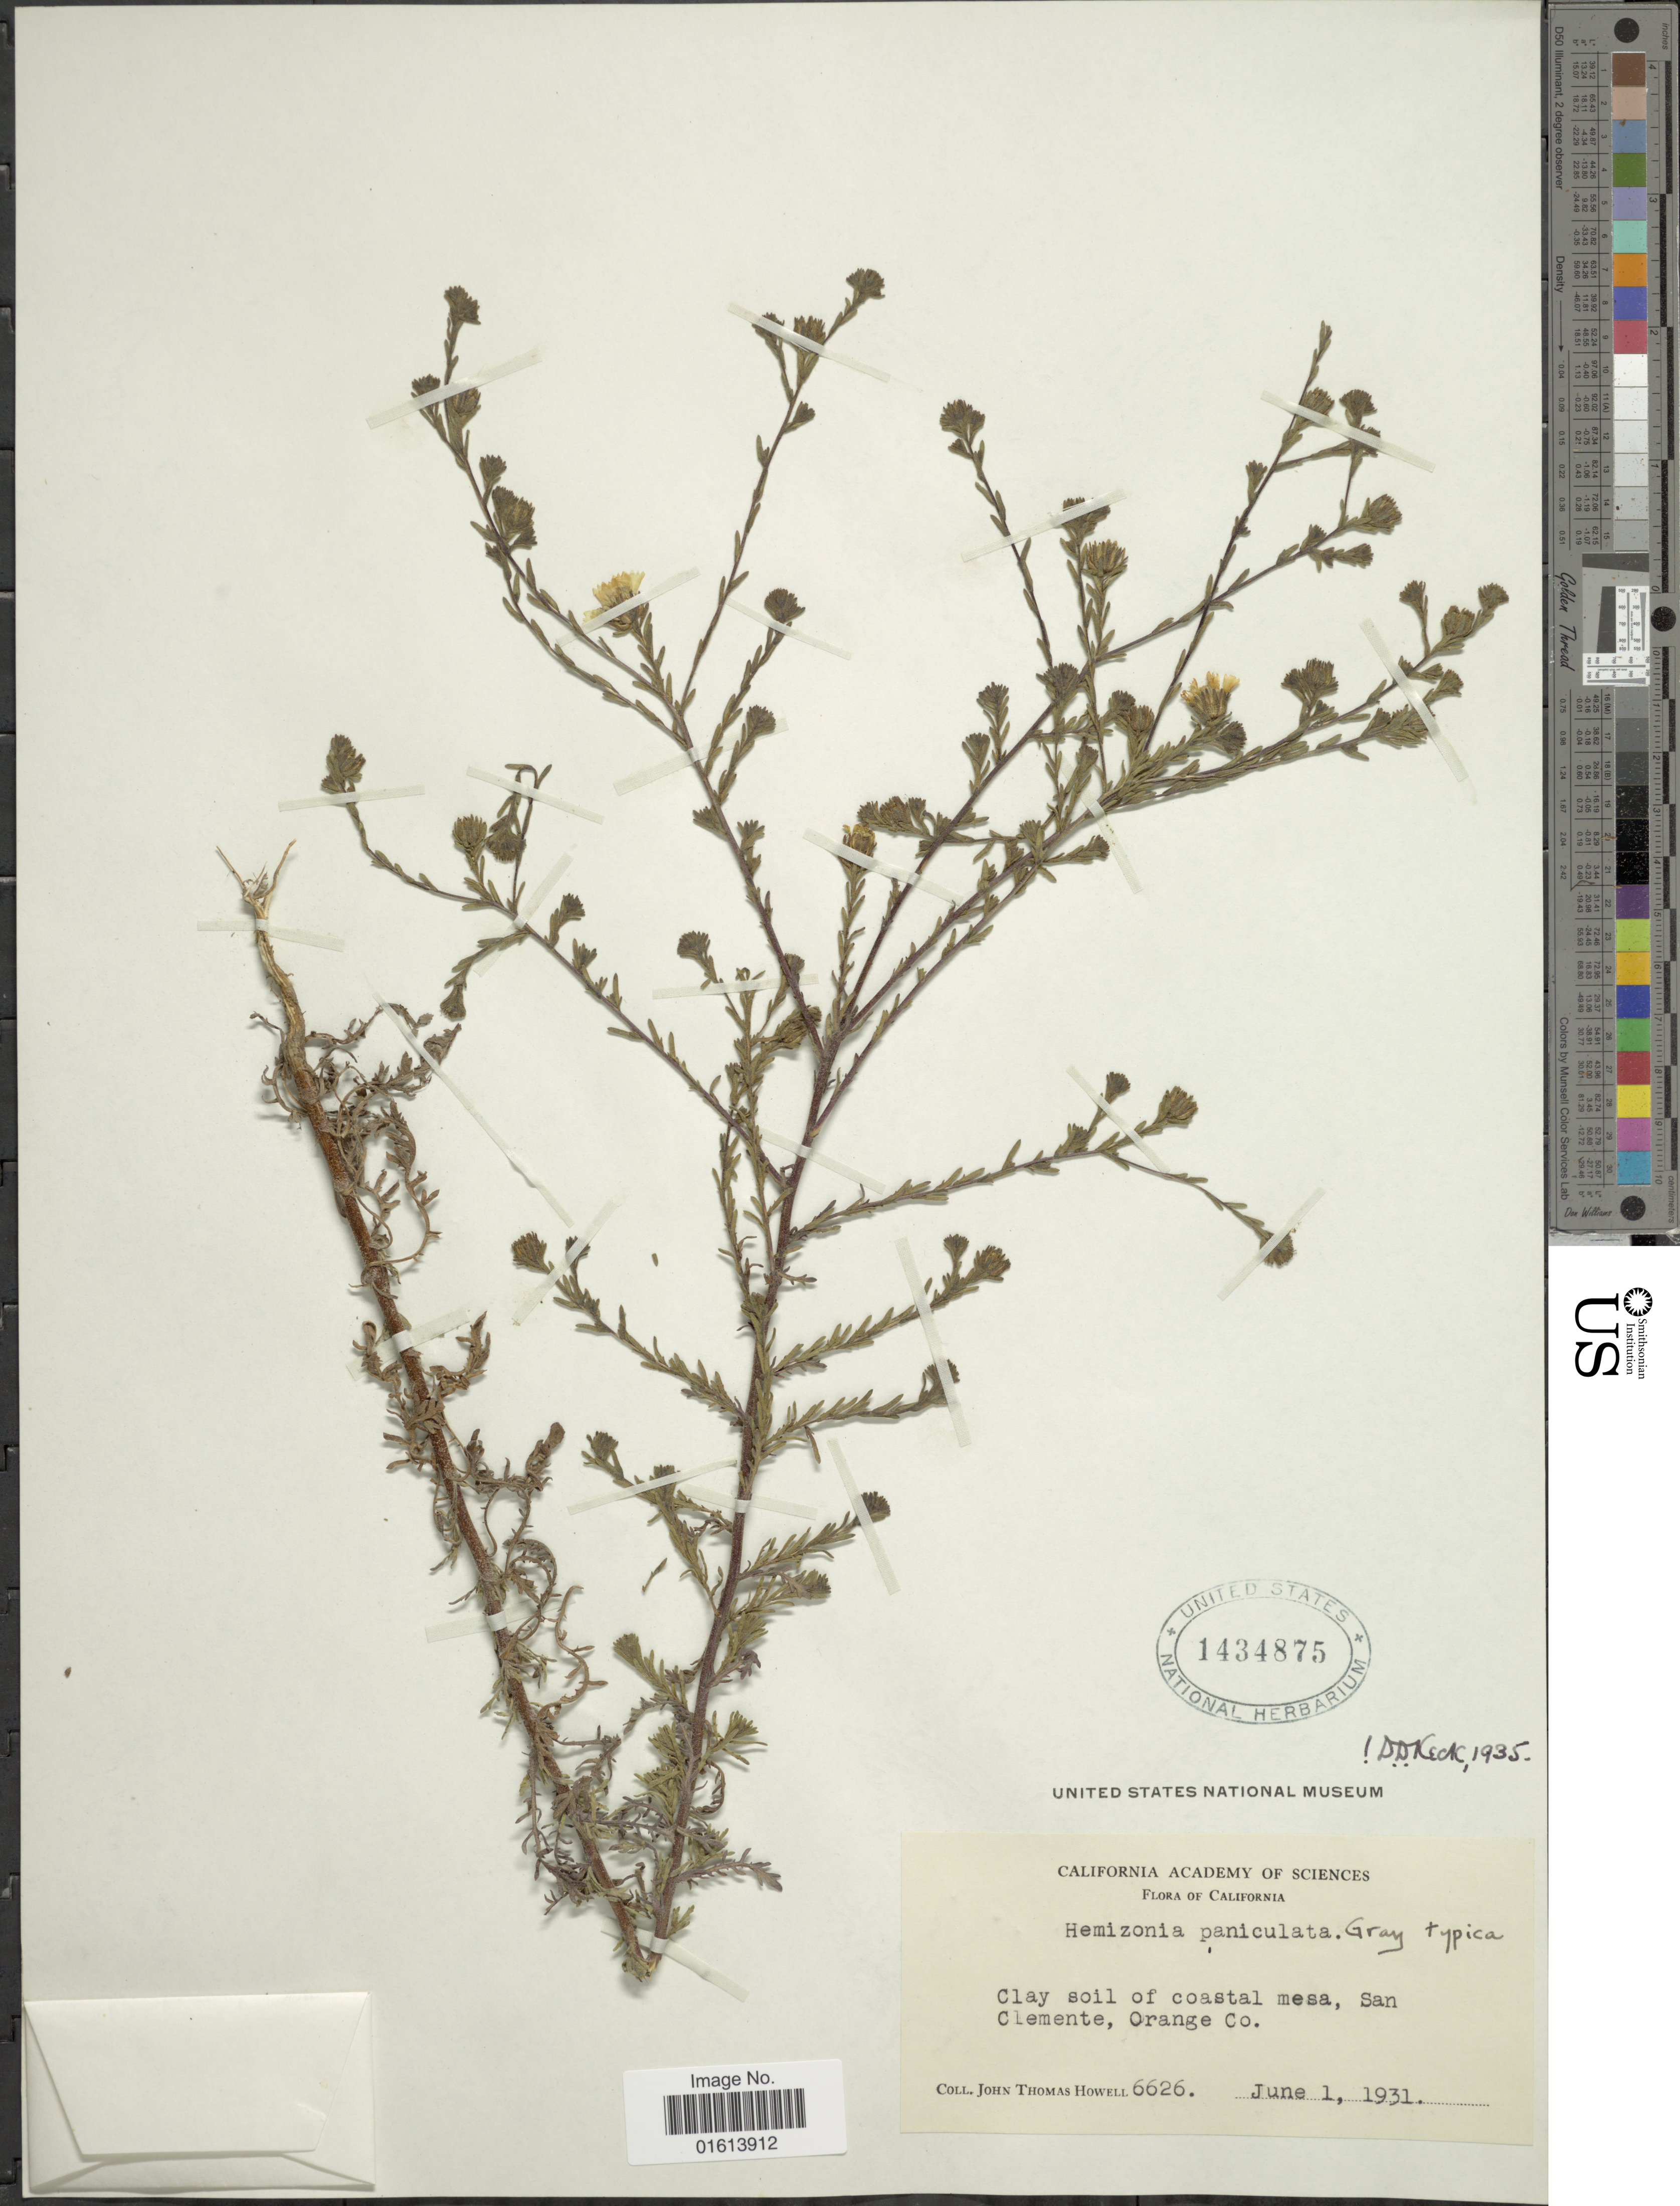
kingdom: Plantae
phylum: Tracheophyta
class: Magnoliopsida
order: Asterales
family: Asteraceae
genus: Deinandra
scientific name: Deinandra paniculata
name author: (A. Gray) Davidson & Moxley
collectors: J. T. Howell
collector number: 6626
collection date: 1931-06-01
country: United States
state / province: California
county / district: Orange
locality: California. Clemente, Orange Co.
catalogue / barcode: US 1434875